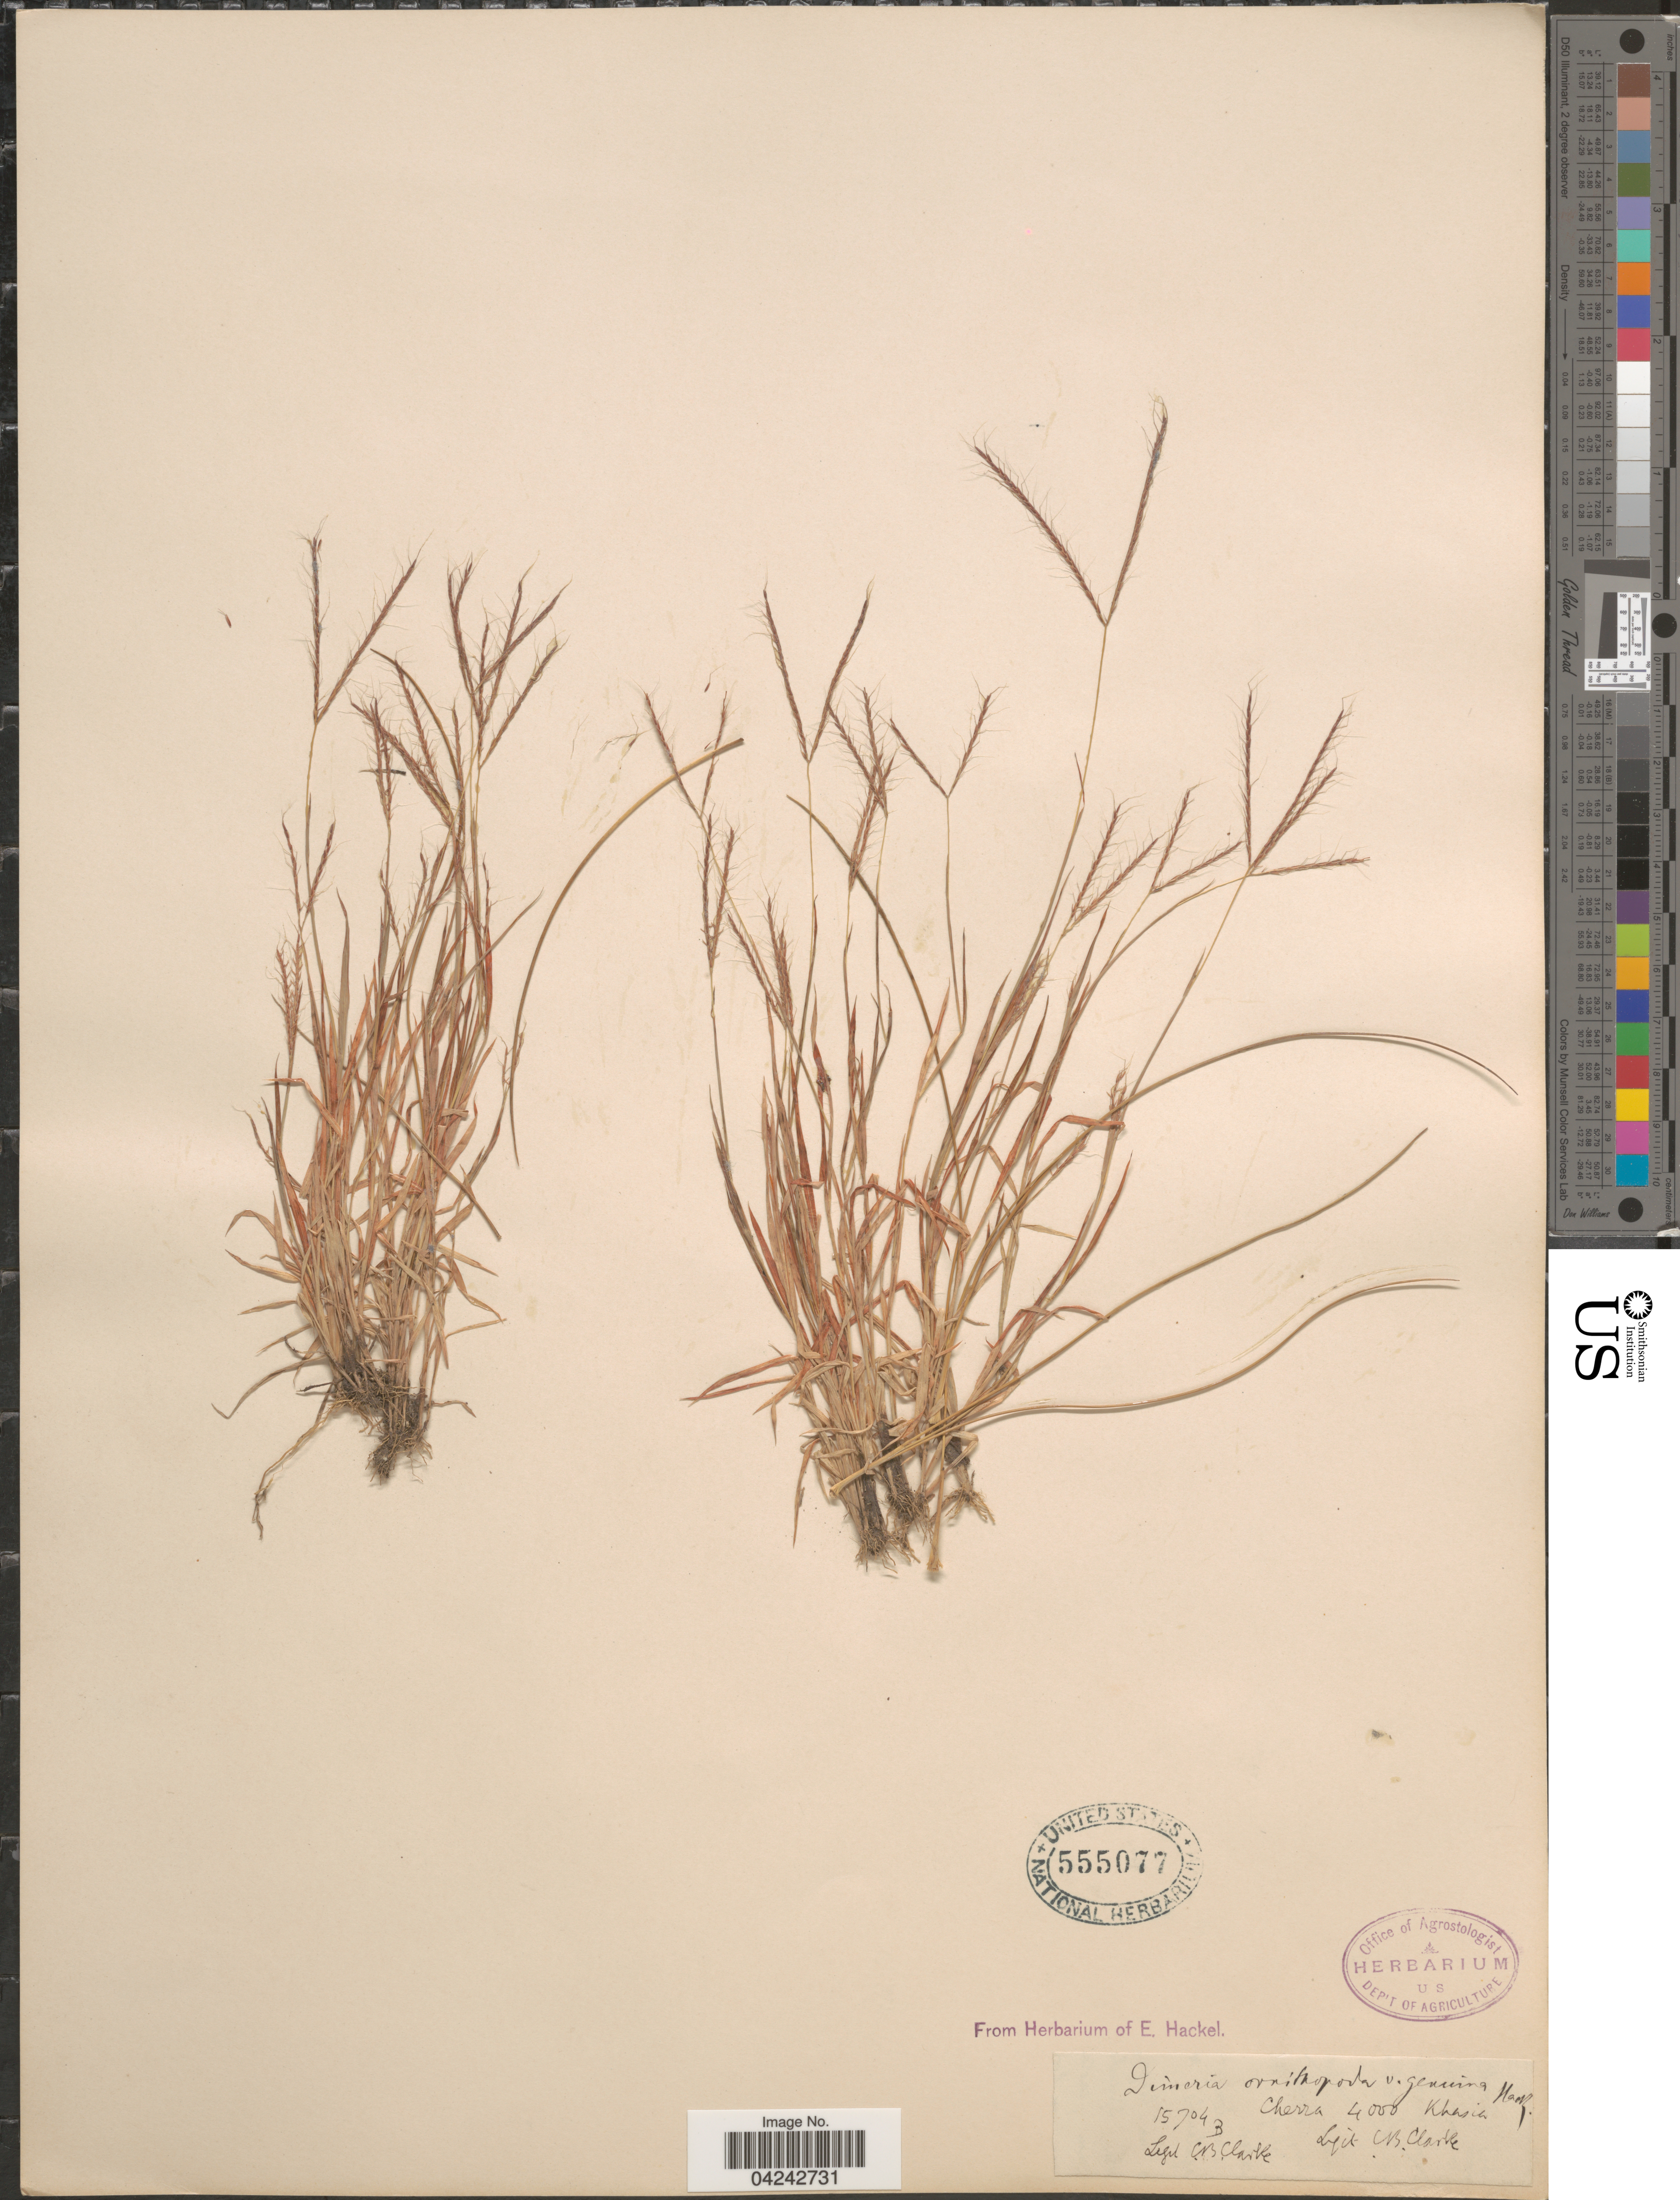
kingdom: Plantae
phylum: Tracheophyta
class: Liliopsida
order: Poales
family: Poaceae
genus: Dimeria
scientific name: Dimeria ornithopoda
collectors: C. B. Clarke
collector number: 15704B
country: India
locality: Cherra. Khasia.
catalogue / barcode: US 555077